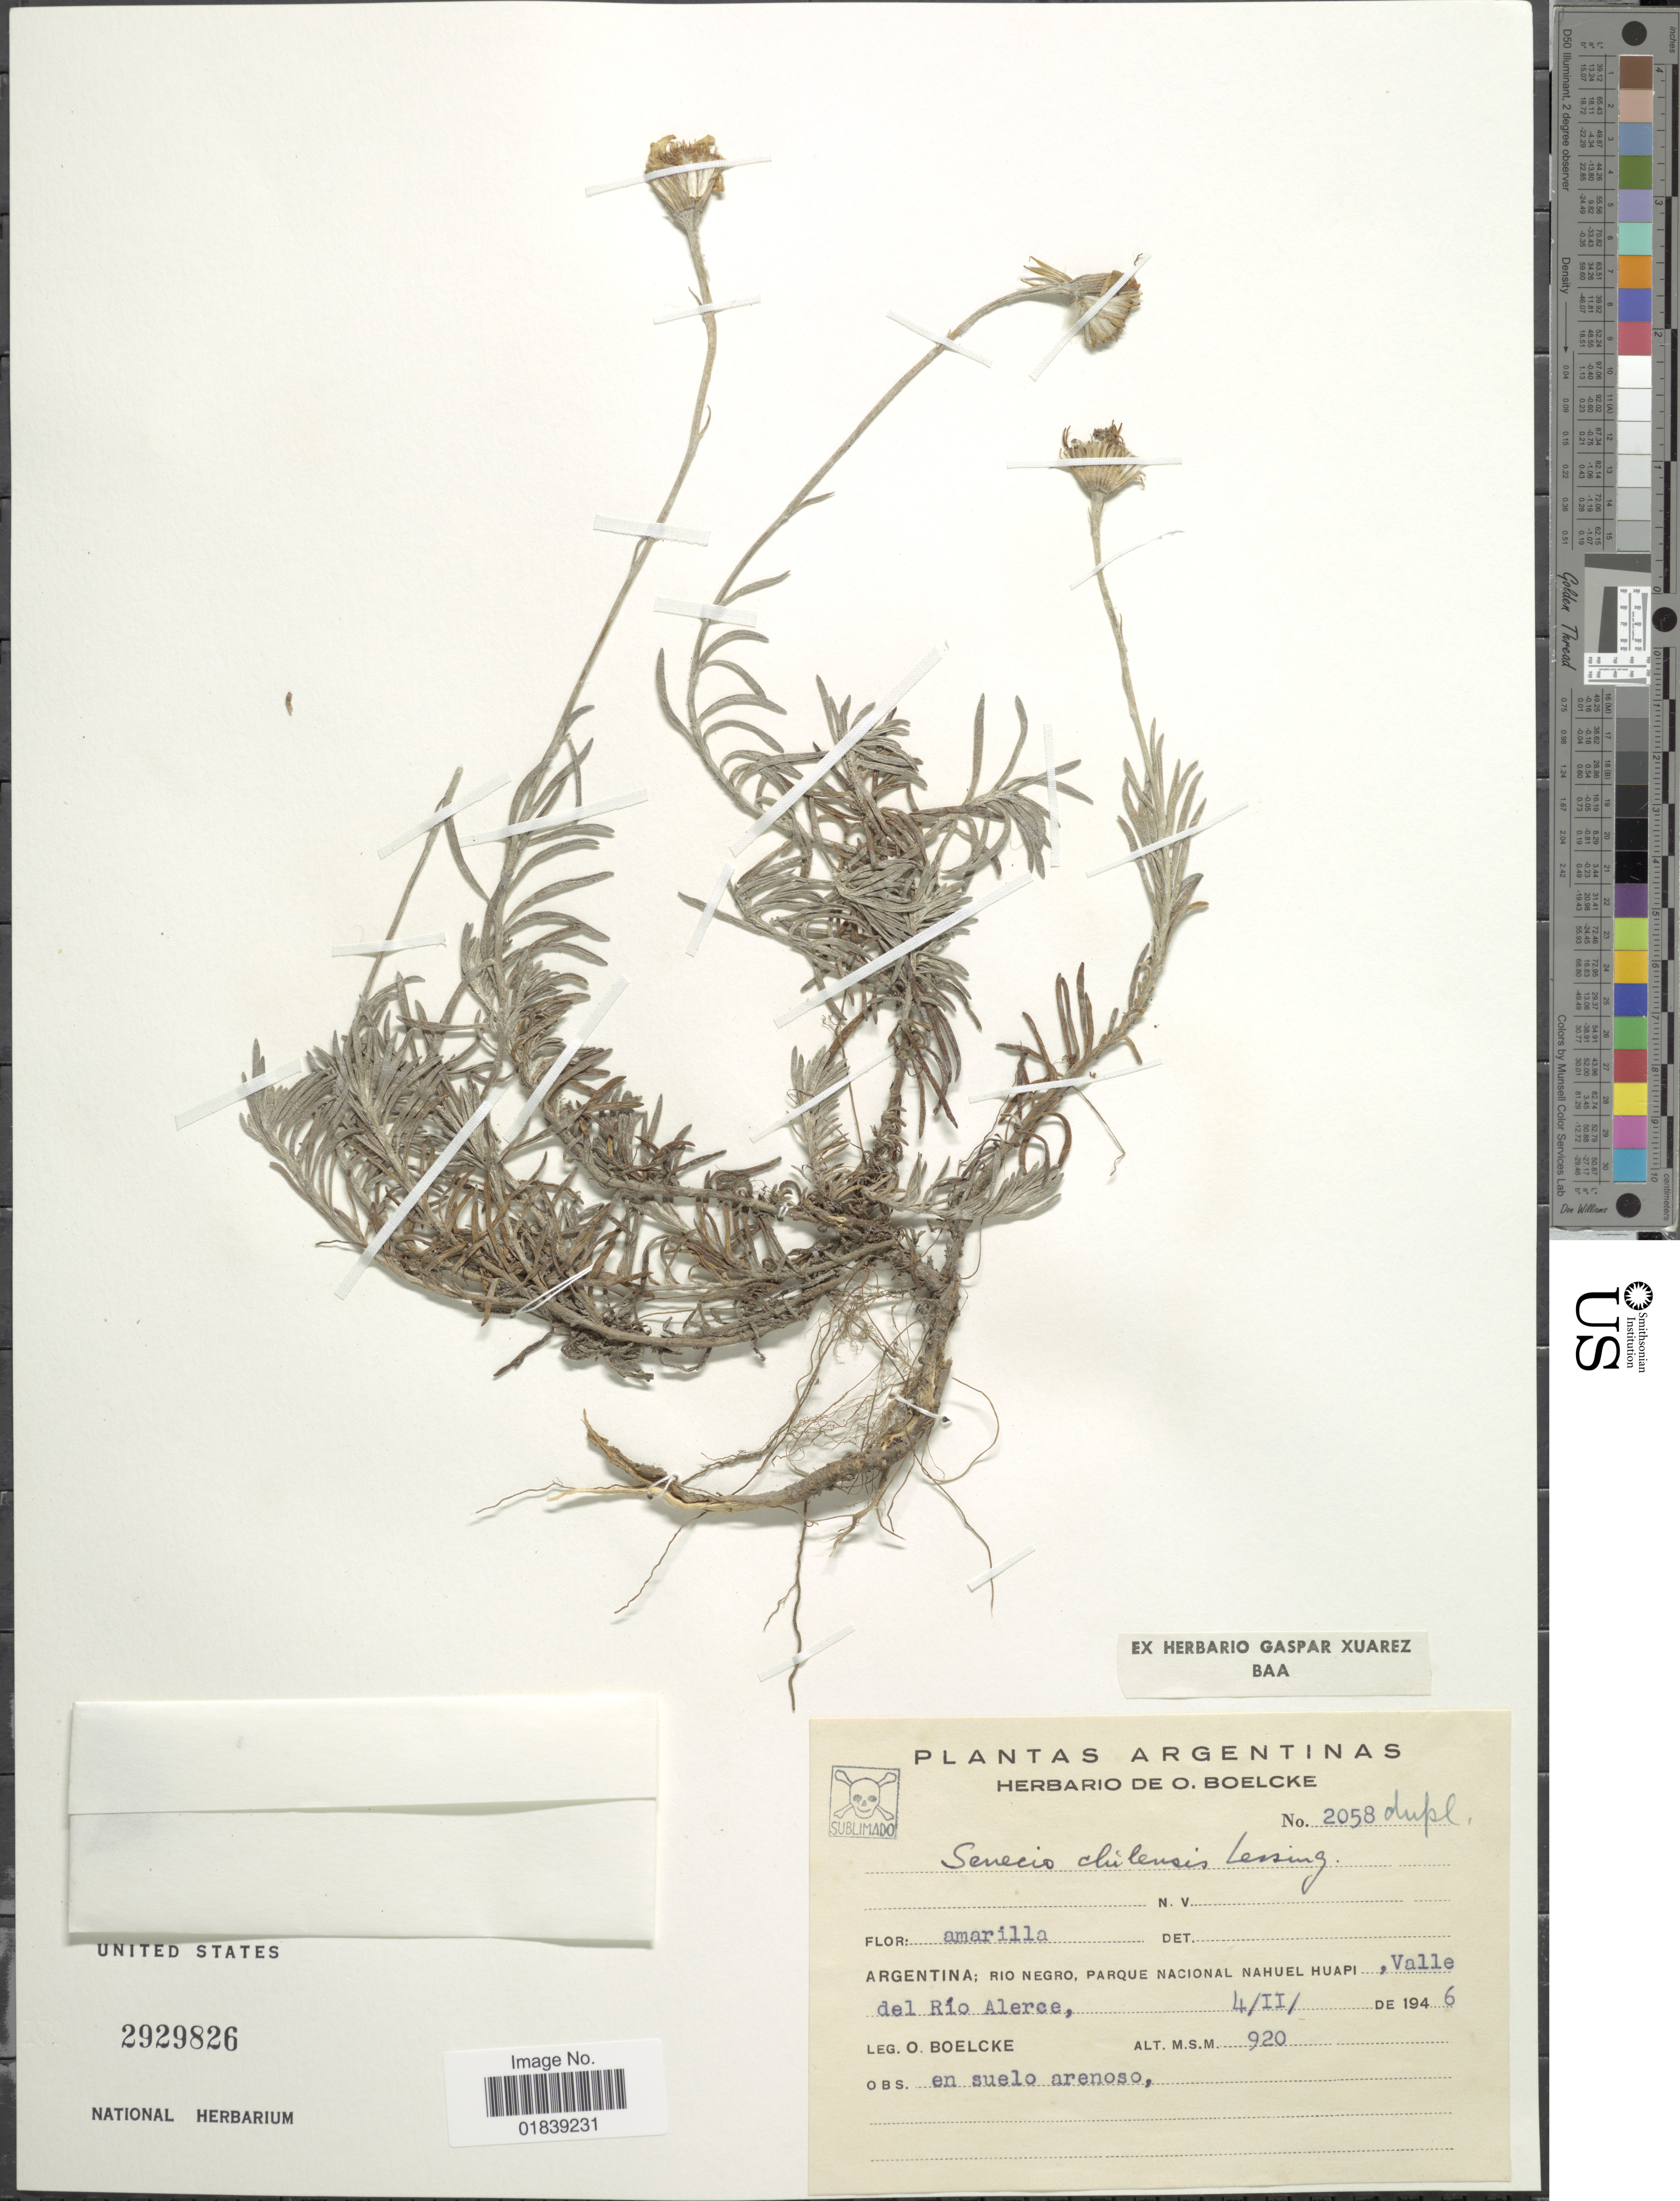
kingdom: Plantae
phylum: Tracheophyta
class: Magnoliopsida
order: Asterales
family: Asteraceae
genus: Senecio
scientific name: Senecio chilensis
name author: Less.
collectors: O. Boelcke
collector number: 2058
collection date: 1946-02-04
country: Argentina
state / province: Rio Negro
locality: Parque Nacional Nahuel Huapi, Valle del Rio Alerce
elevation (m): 920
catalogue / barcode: US 2929826